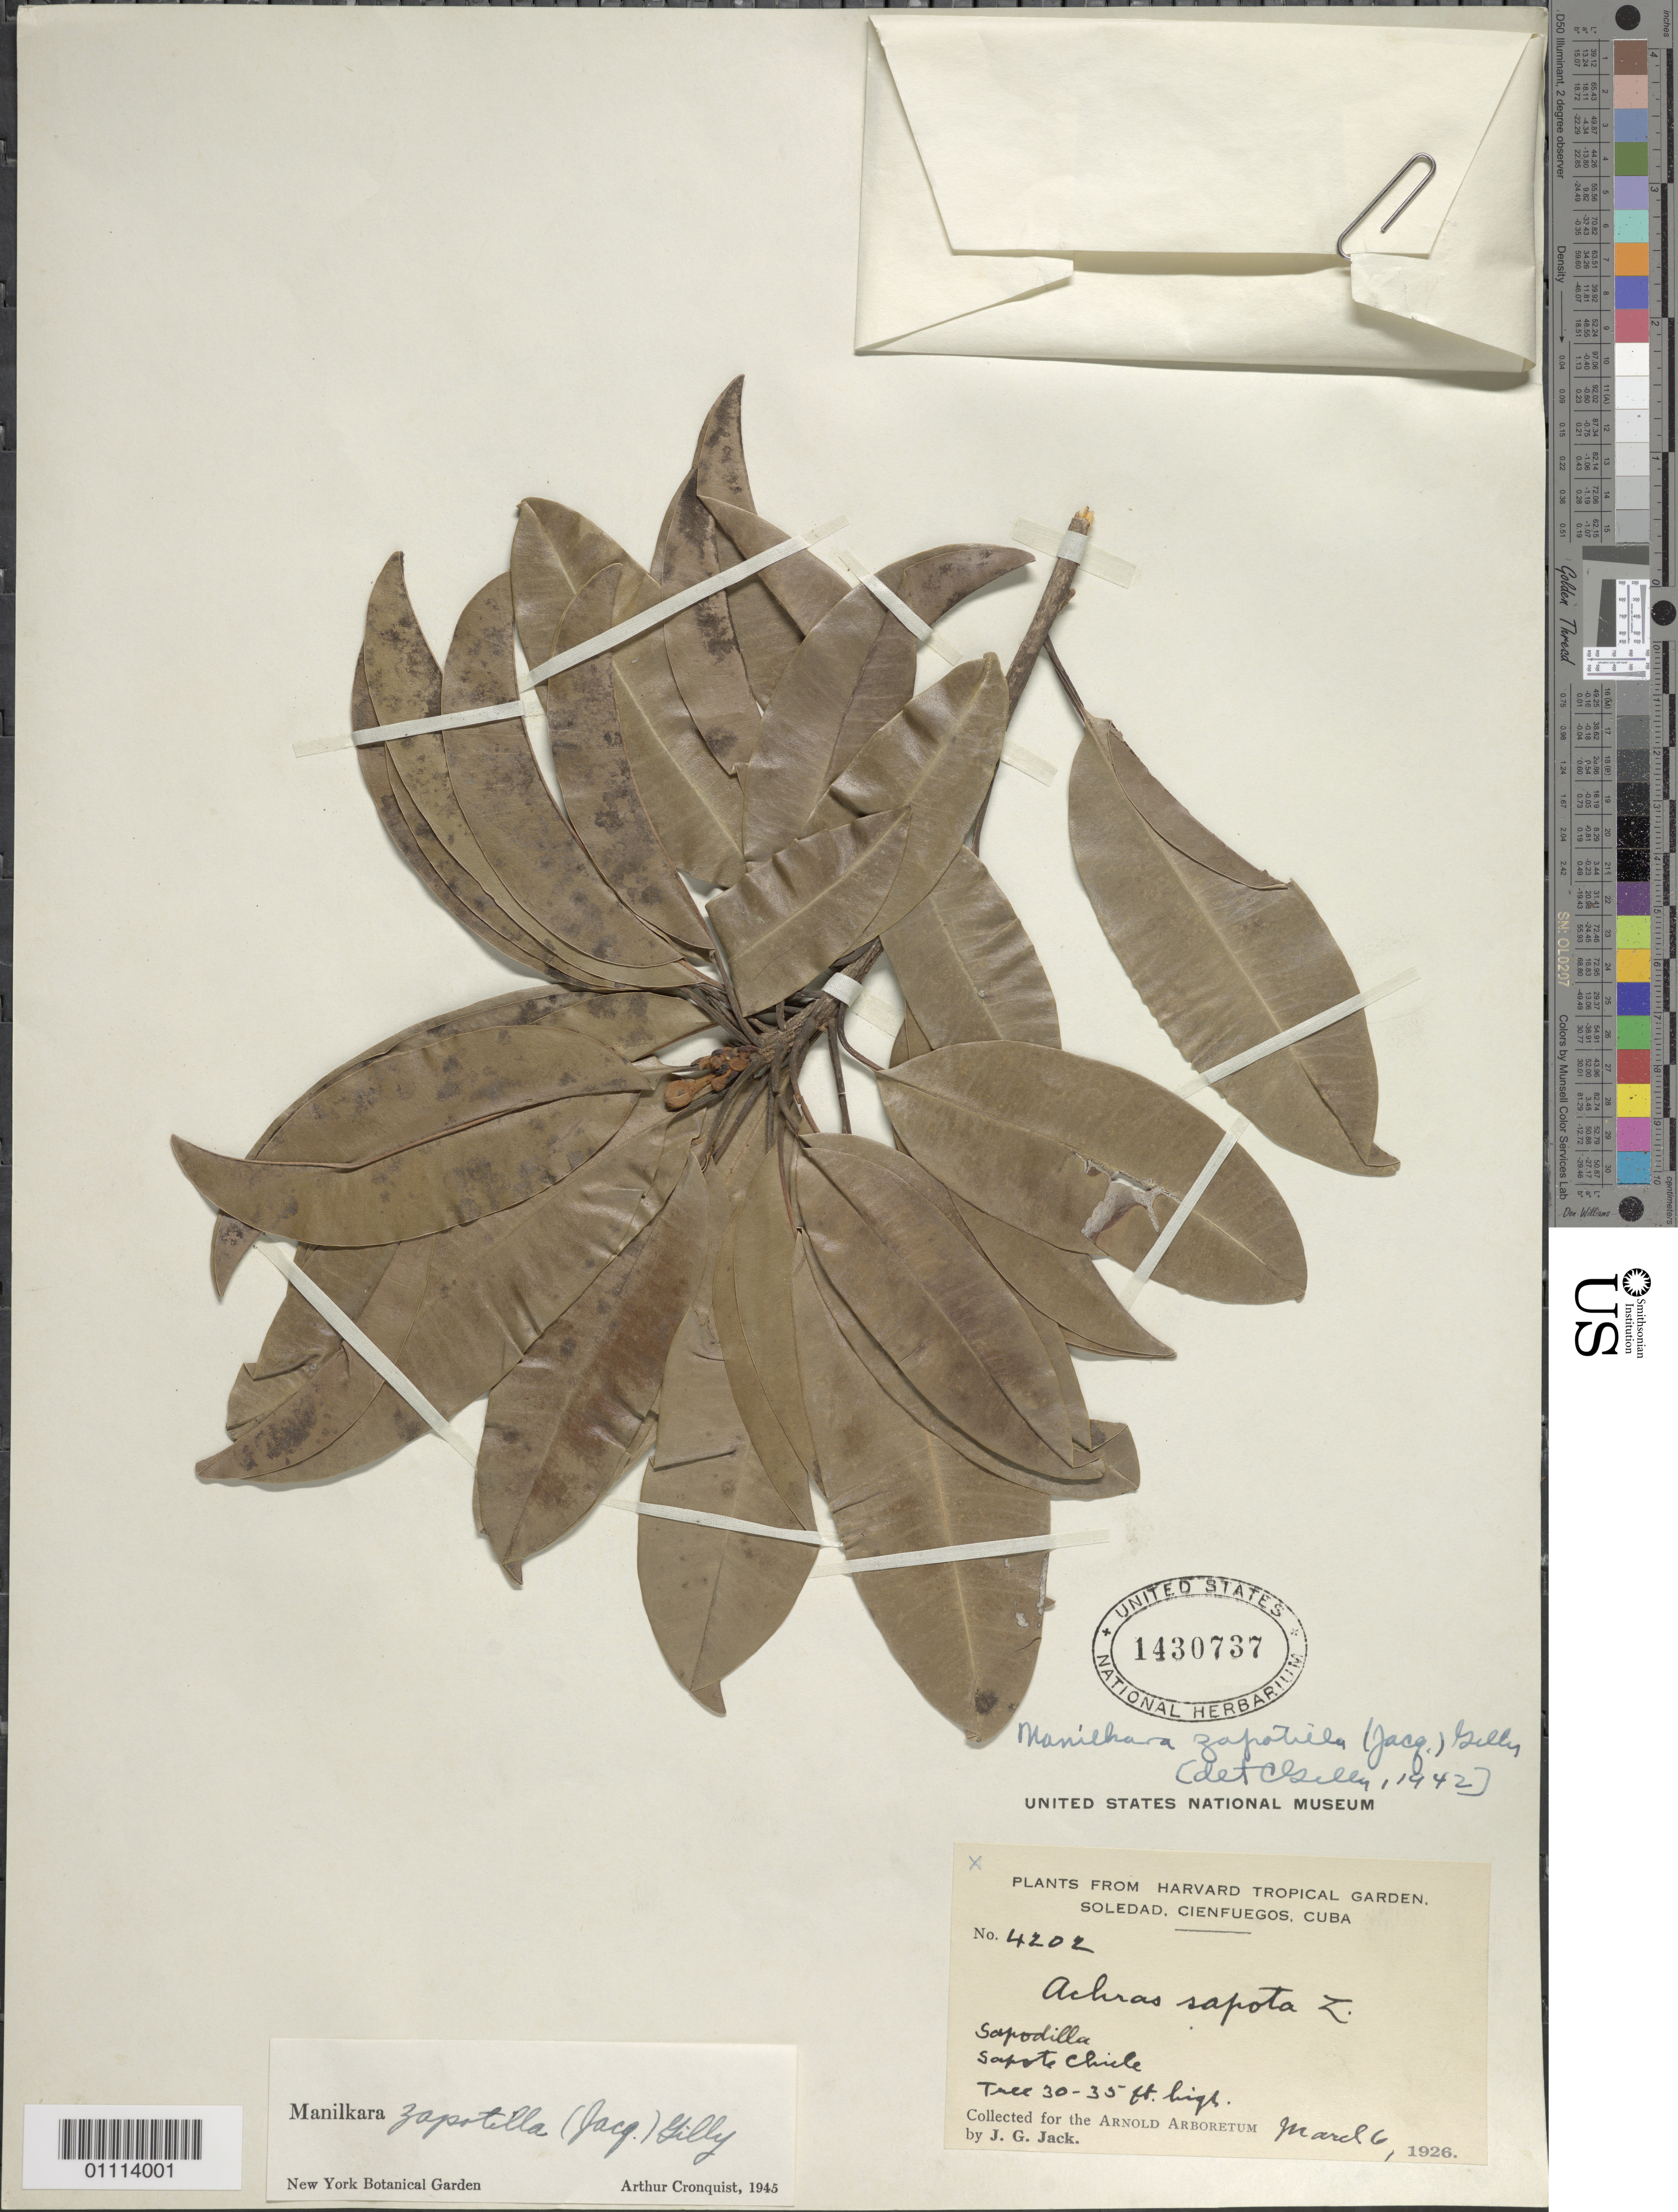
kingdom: Plantae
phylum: Tracheophyta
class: Magnoliopsida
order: Ericales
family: Sapotaceae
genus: Manilkara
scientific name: Manilkara zapotilla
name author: (Jacq.) Gilly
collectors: J. G. Jack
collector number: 4202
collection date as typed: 06 Mar 1926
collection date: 1926-03-06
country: Cuba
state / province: Cienfuegos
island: Cuba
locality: Soledad, Cienfuegos, Cuba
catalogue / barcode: US 1430737